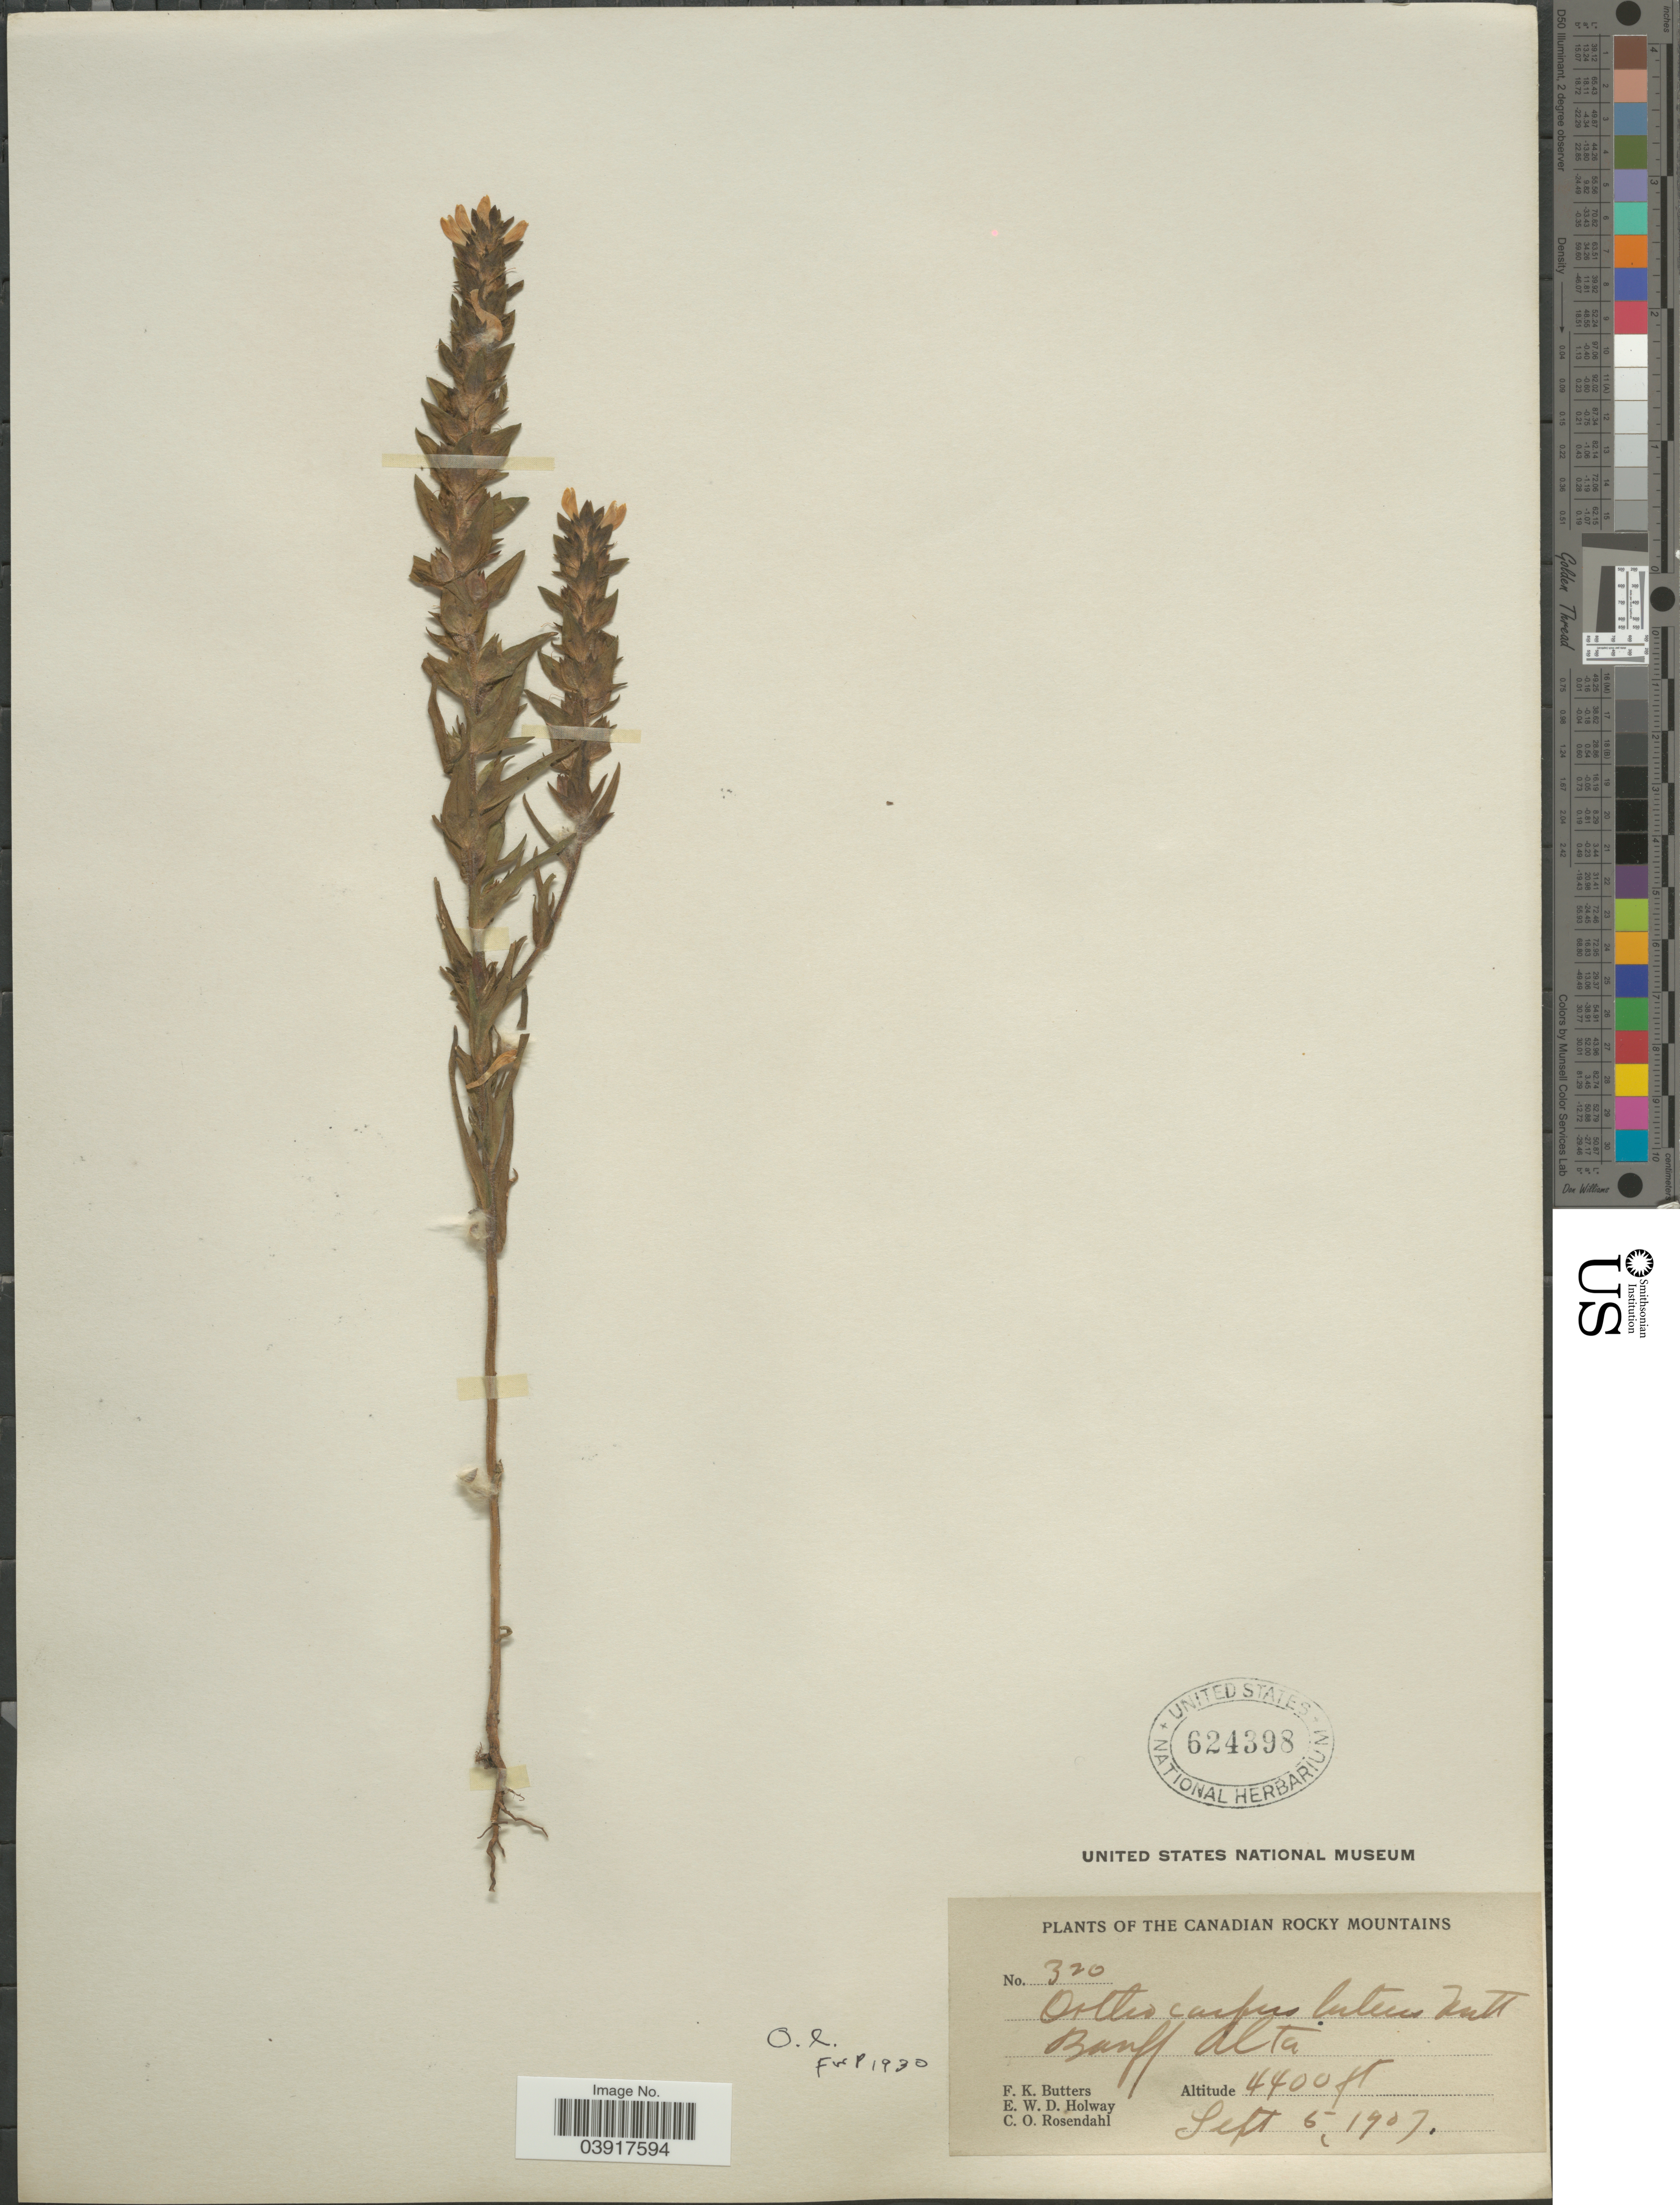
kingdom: Plantae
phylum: Tracheophyta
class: Magnoliopsida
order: Lamiales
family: Orobanchaceae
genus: Orthocarpus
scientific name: Orthocarpus luteus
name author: Nutt.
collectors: F. K. Butters, E. W. D. Holway & C. O. Rosendahl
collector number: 320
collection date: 1907-09-05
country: Canada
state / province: Alberta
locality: The Canadian Rocky Mountains. Banff Alta.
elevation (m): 1341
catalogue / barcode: US 624398